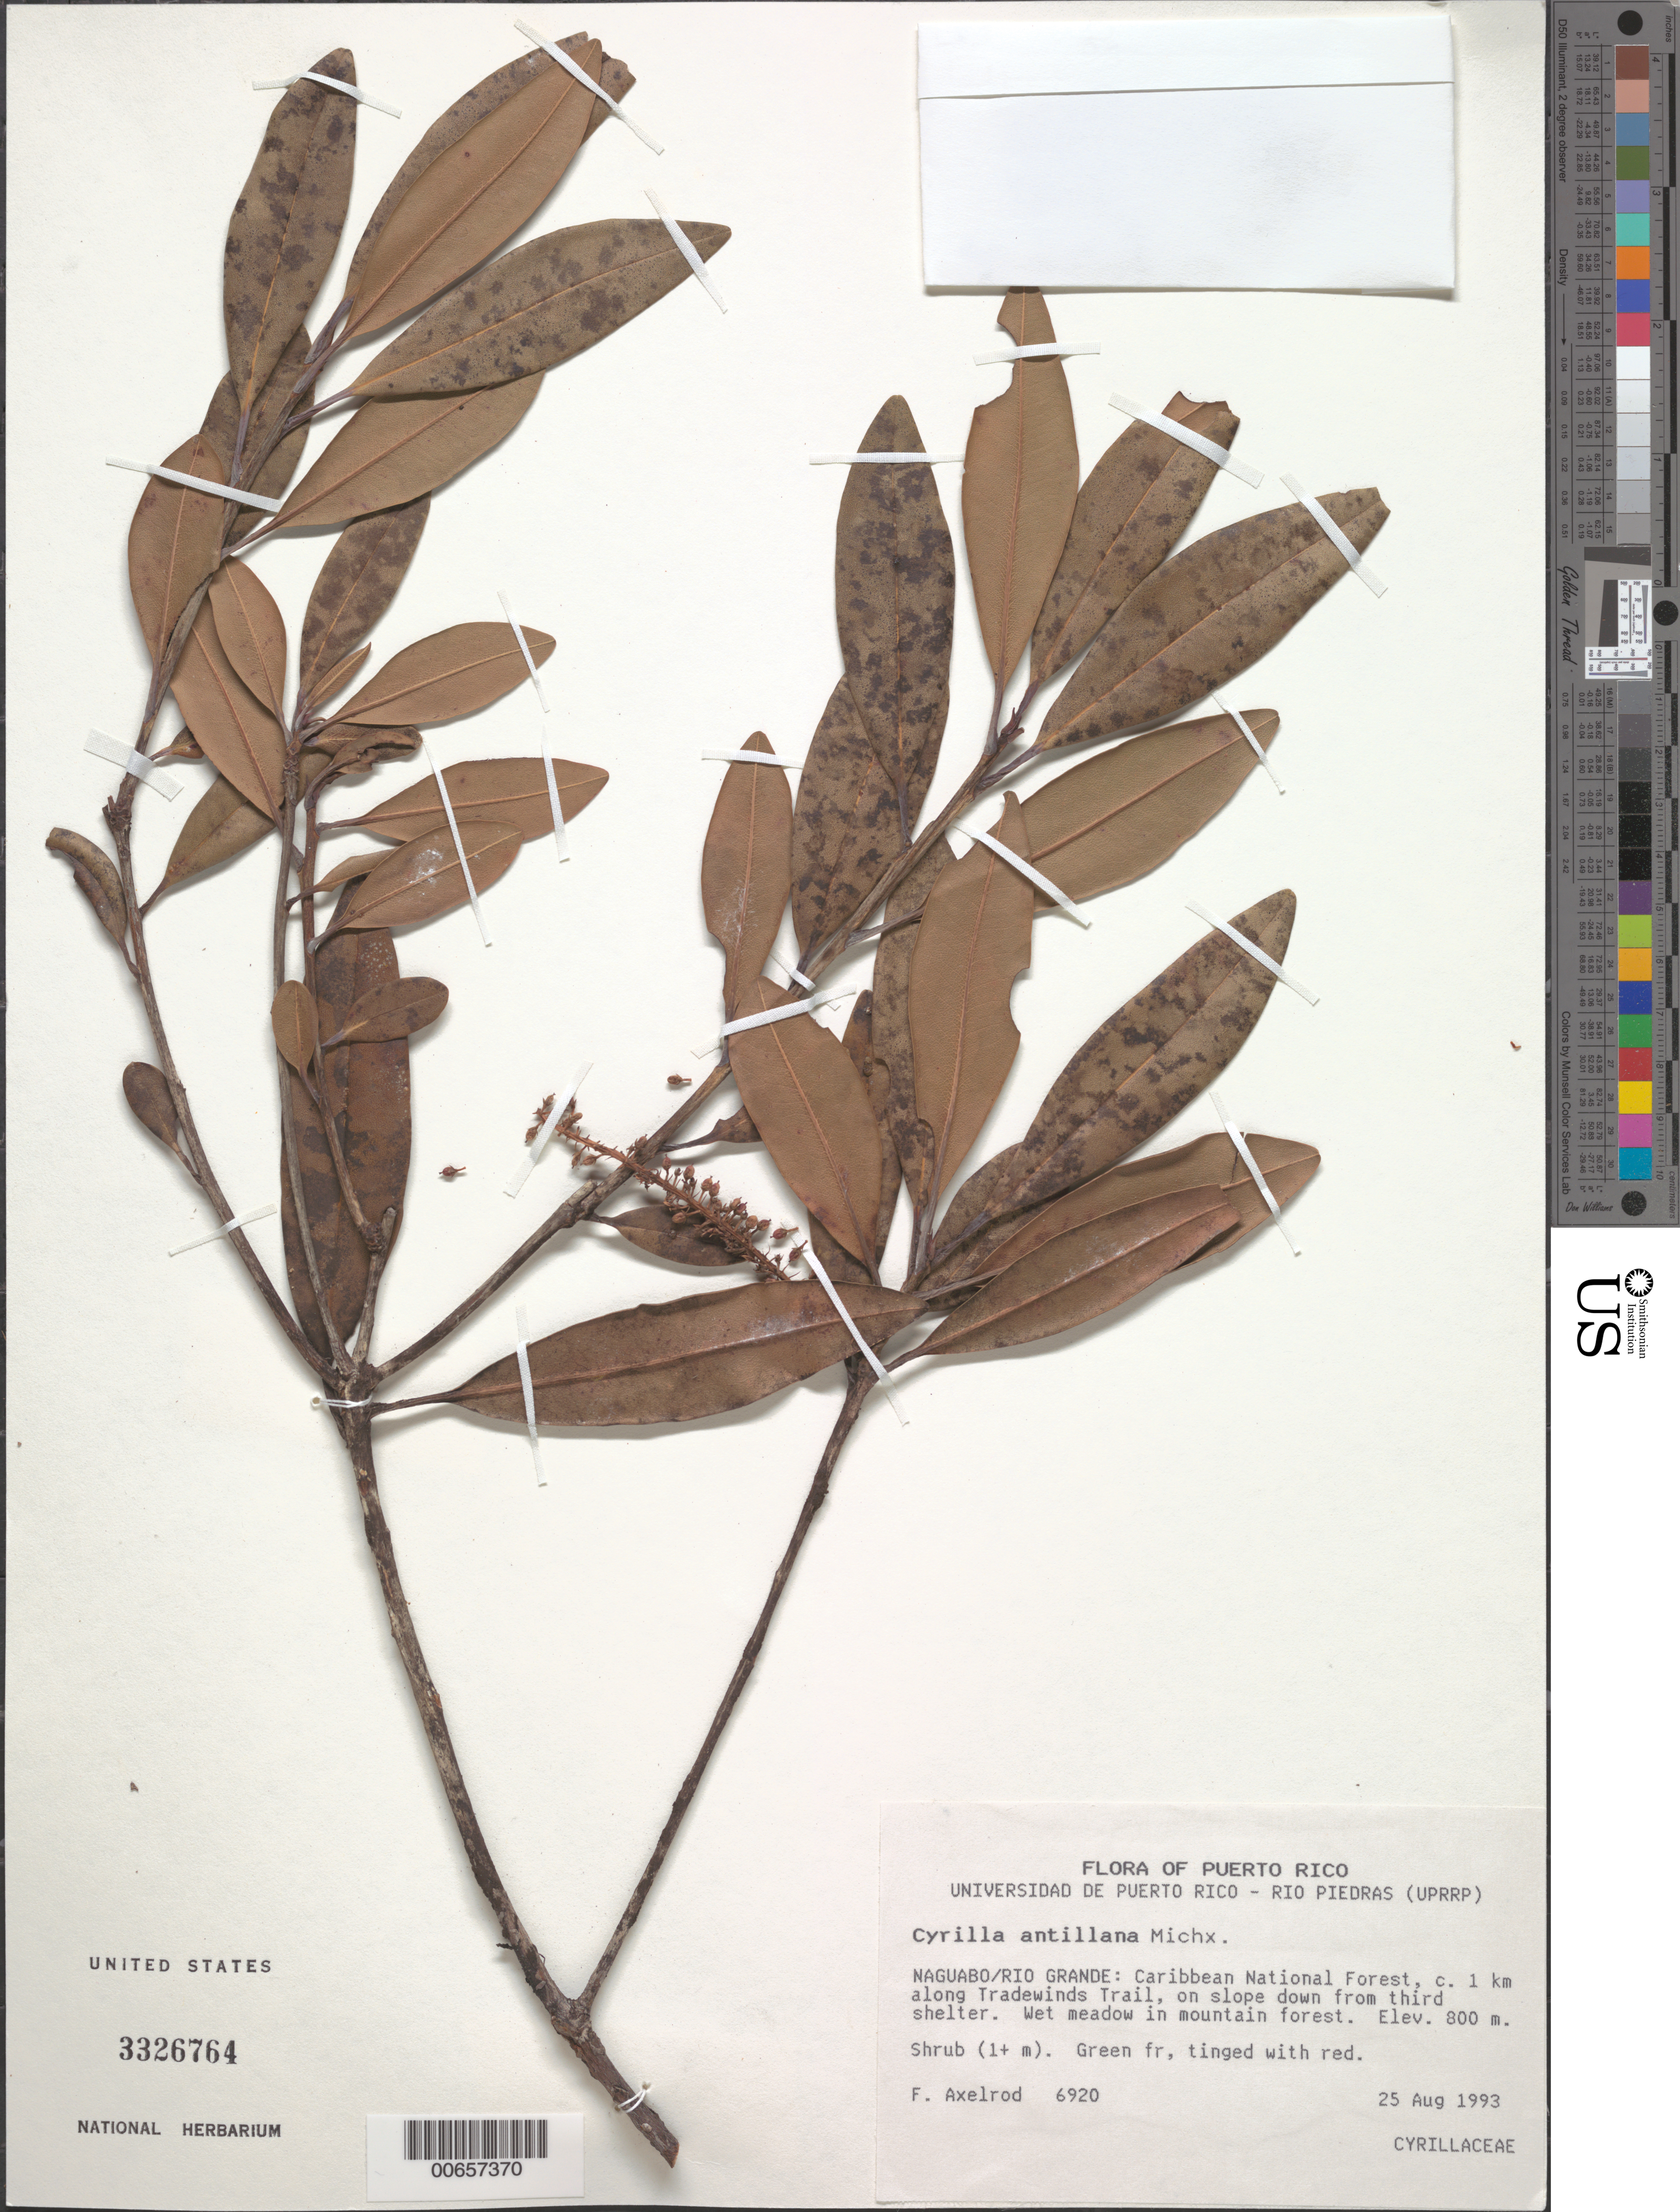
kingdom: Plantae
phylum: Tracheophyta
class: Magnoliopsida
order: Ericales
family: Cyrillaceae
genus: Cyrilla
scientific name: Cyrilla racemiflora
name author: L.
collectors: F. S. Axelrod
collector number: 6920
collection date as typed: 25 Aug 1993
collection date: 1993-08-25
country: Puerto Rico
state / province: Naguabo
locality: Naguabo/Rio Grande: Carib. Natl. Forest, c. 1 km along Tradewinds Trail, on slope down from third shelter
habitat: Wet meadow in mountain forest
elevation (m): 800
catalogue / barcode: US 3326764